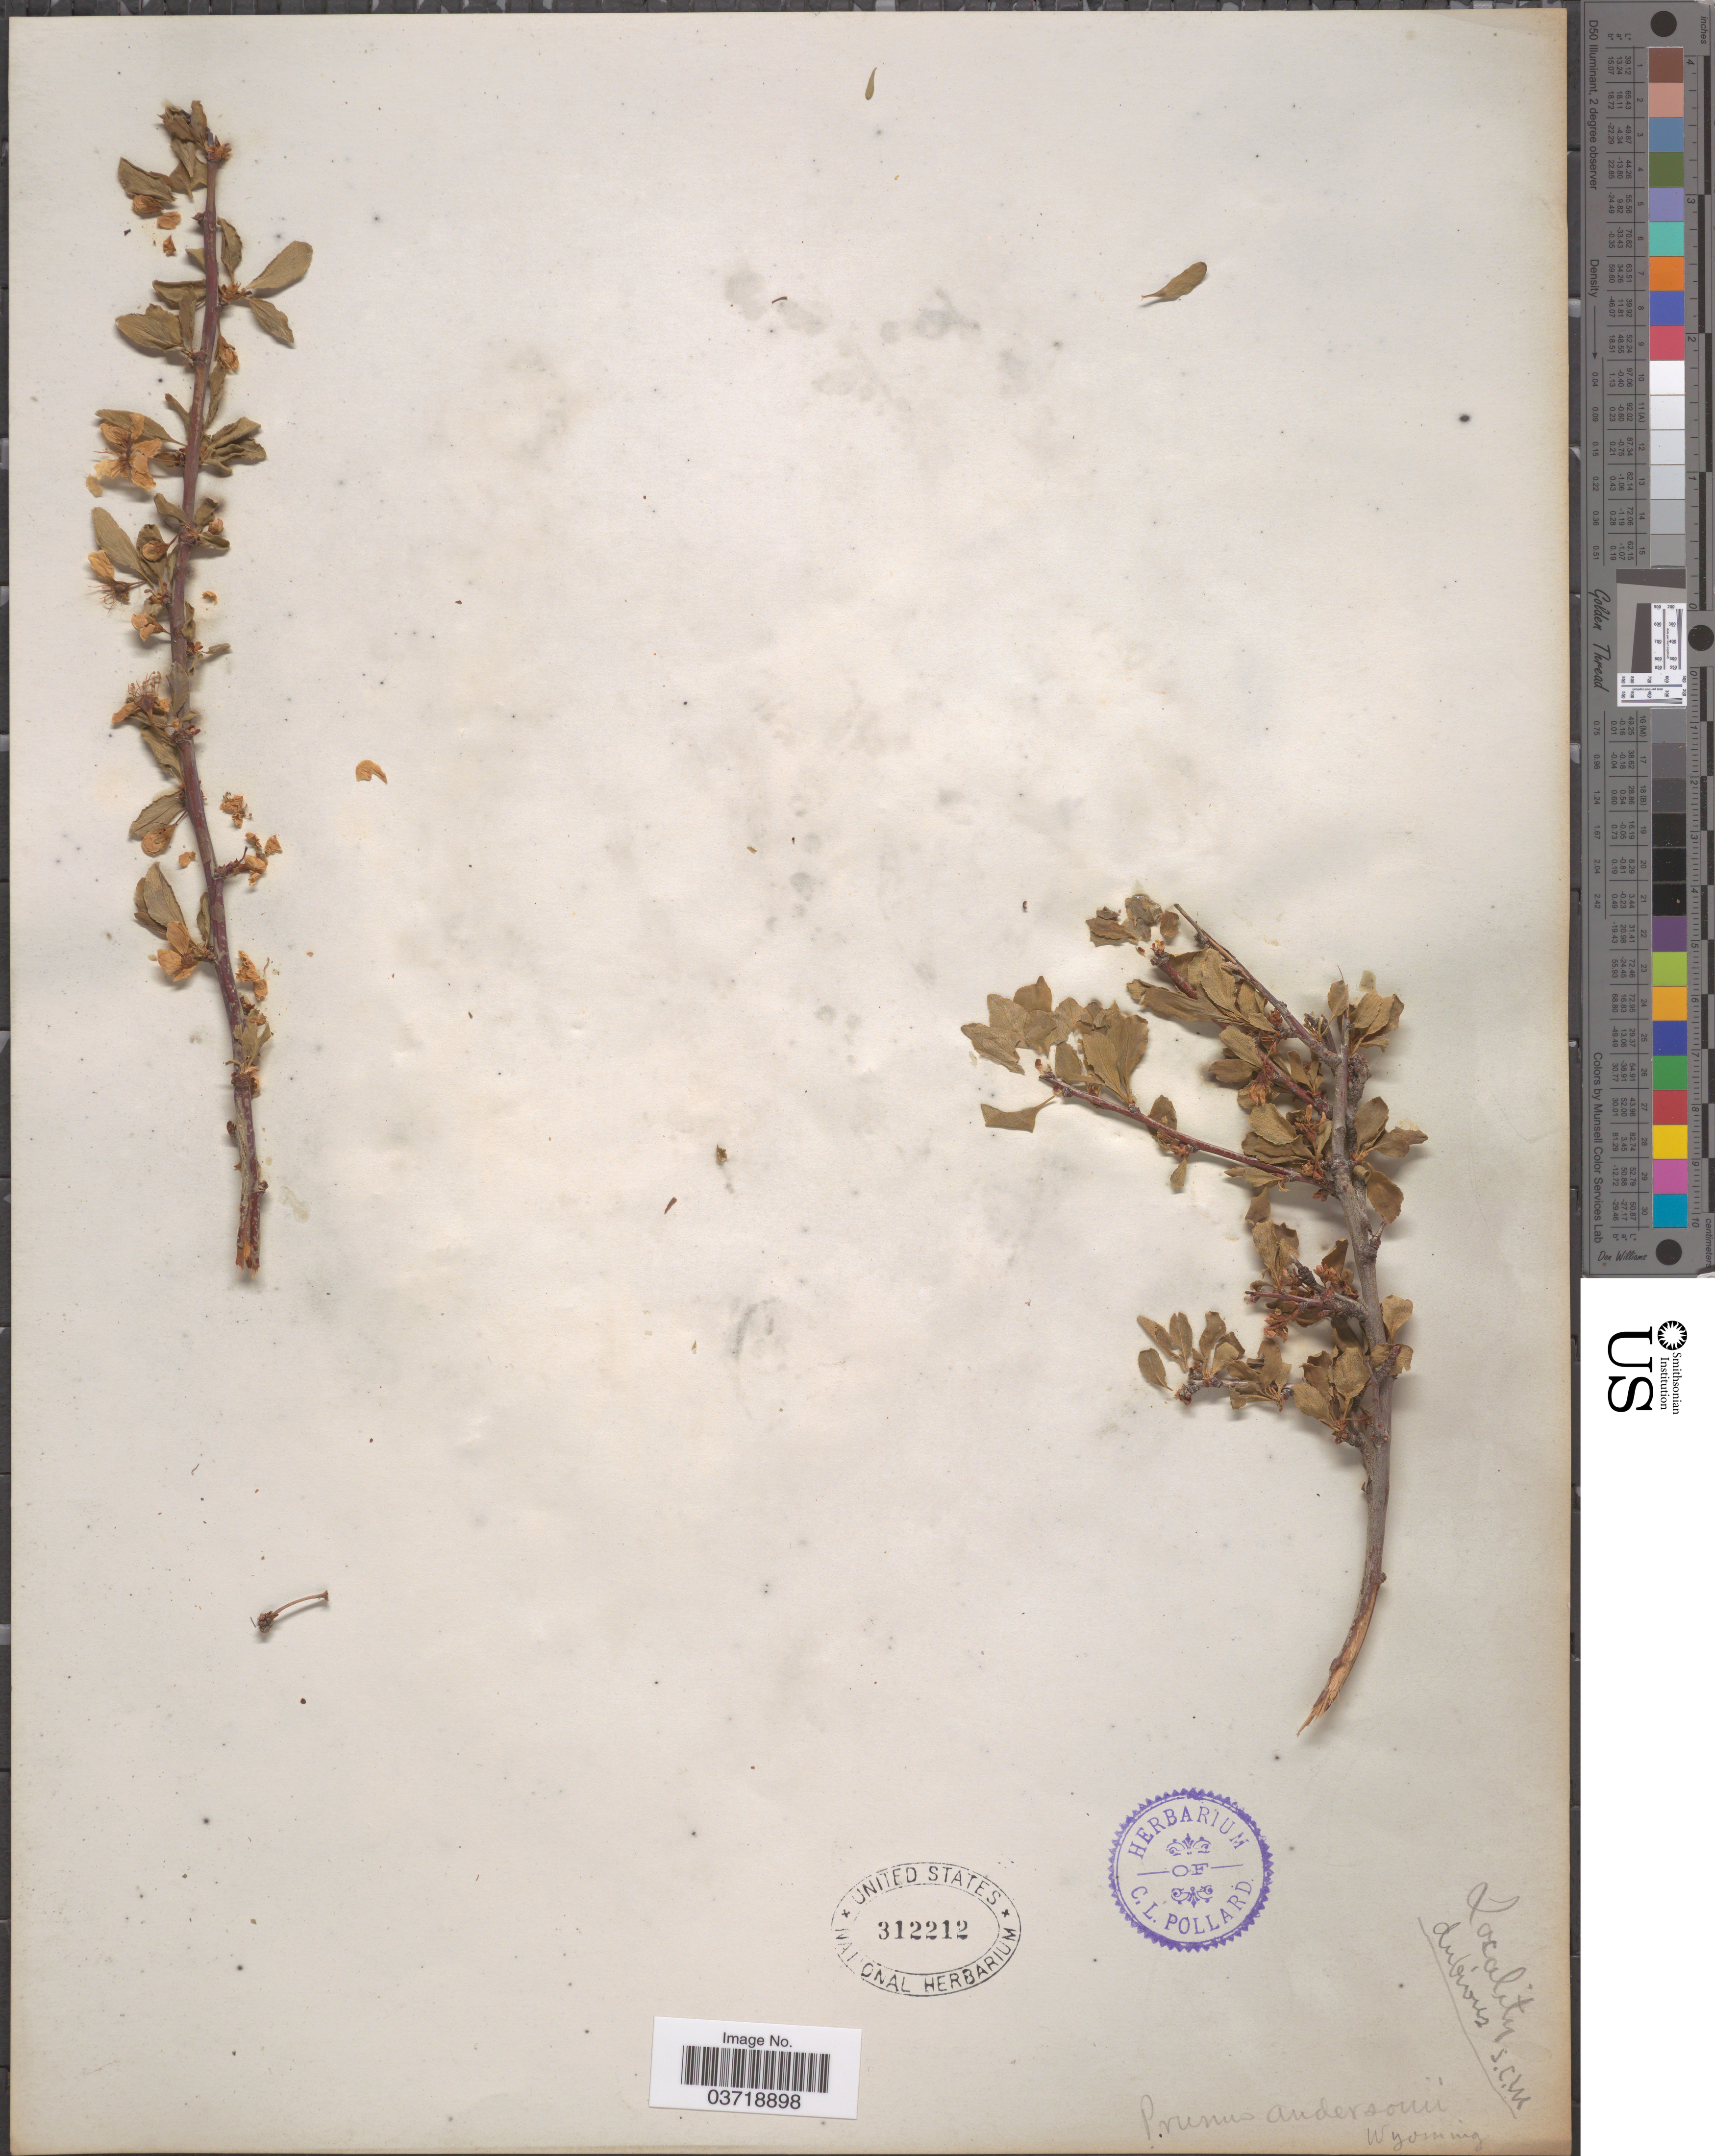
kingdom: Plantae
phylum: Tracheophyta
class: Magnoliopsida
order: Rosales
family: Rosaceae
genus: Prunus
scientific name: Prunus andersonii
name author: A. Gray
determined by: Strong, Mark T., (BOT), Smithsonian Institution - National Museum of Natural History (UNITED STATES)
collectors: ex herb. C.L. Pollard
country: United States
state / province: Wyoming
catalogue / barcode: US 312212